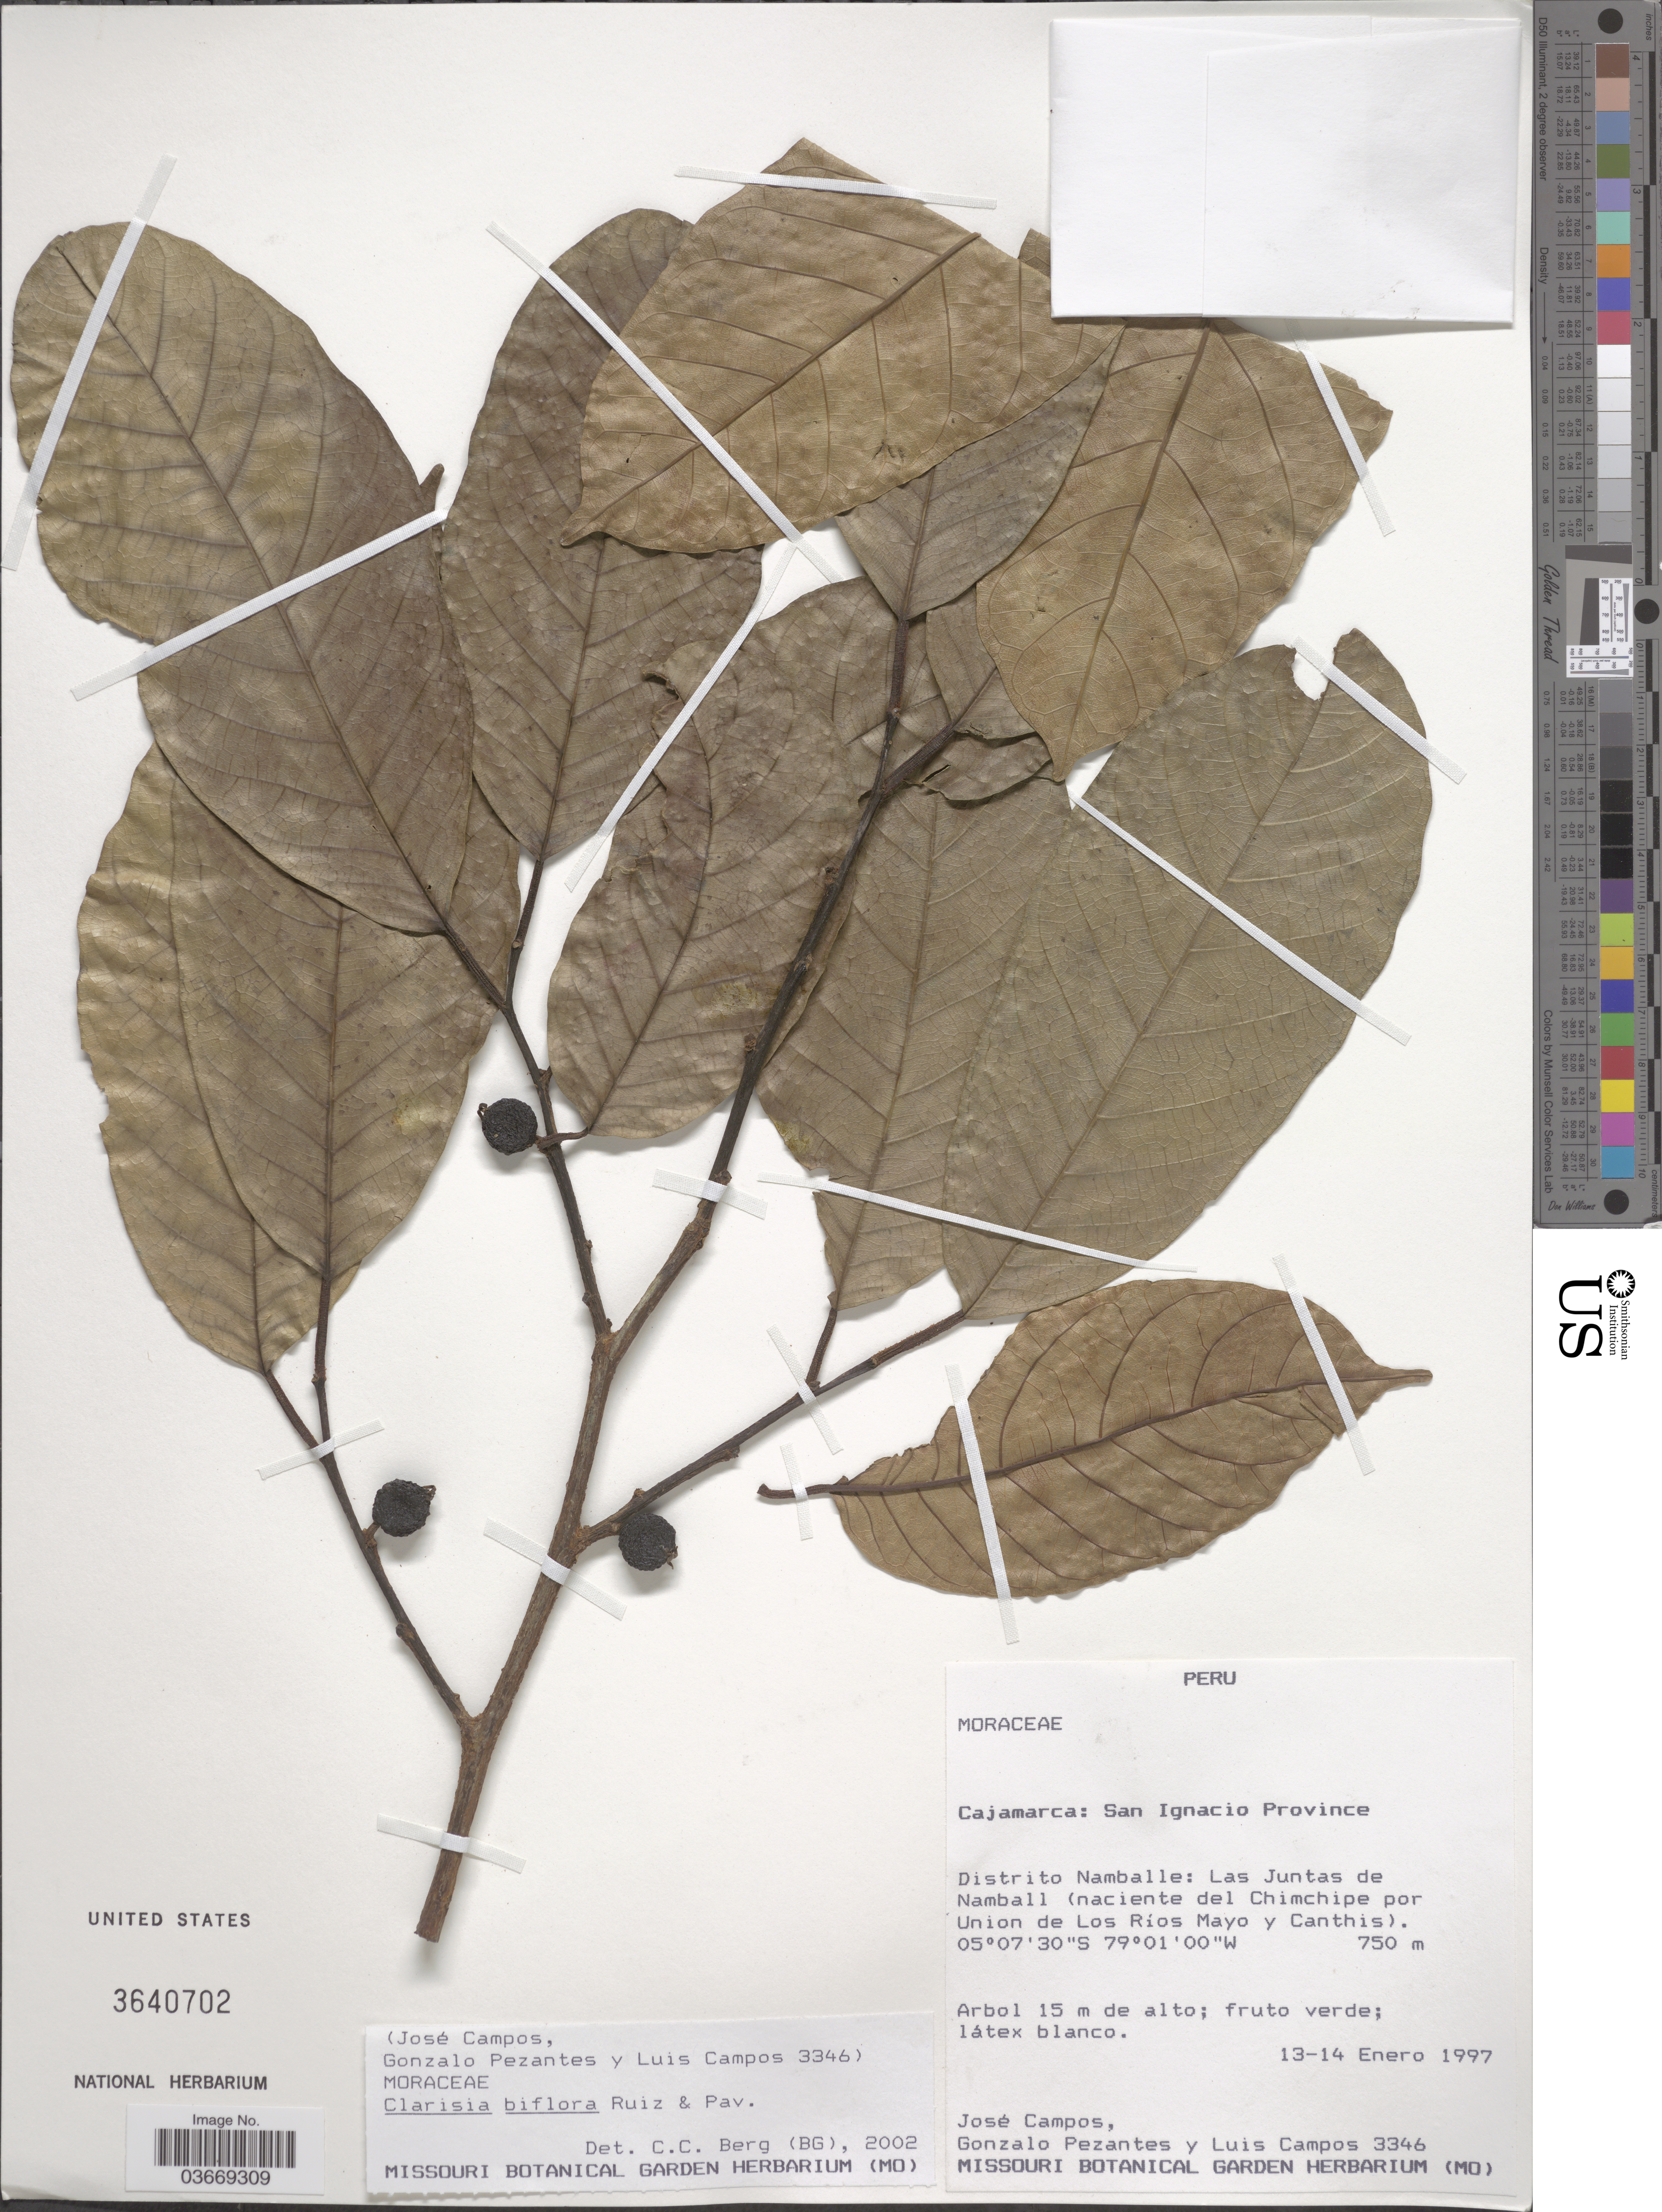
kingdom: Plantae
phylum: Tracheophyta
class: Magnoliopsida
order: Rosales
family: Moraceae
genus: Clarisia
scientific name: Clarisia biflora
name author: Ruiz & Pav.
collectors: J. Campos, G. Pezantes & L. Campos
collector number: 3346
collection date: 1997-01-13/1997-01-14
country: Peru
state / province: Cajamarca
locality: San Ignacio Province. Distrito Namballe: Las Juntas de Namball (naciente del Chimchipe por Union de Los Ríos Mayo y Canthis).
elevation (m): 750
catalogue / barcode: US 3640702